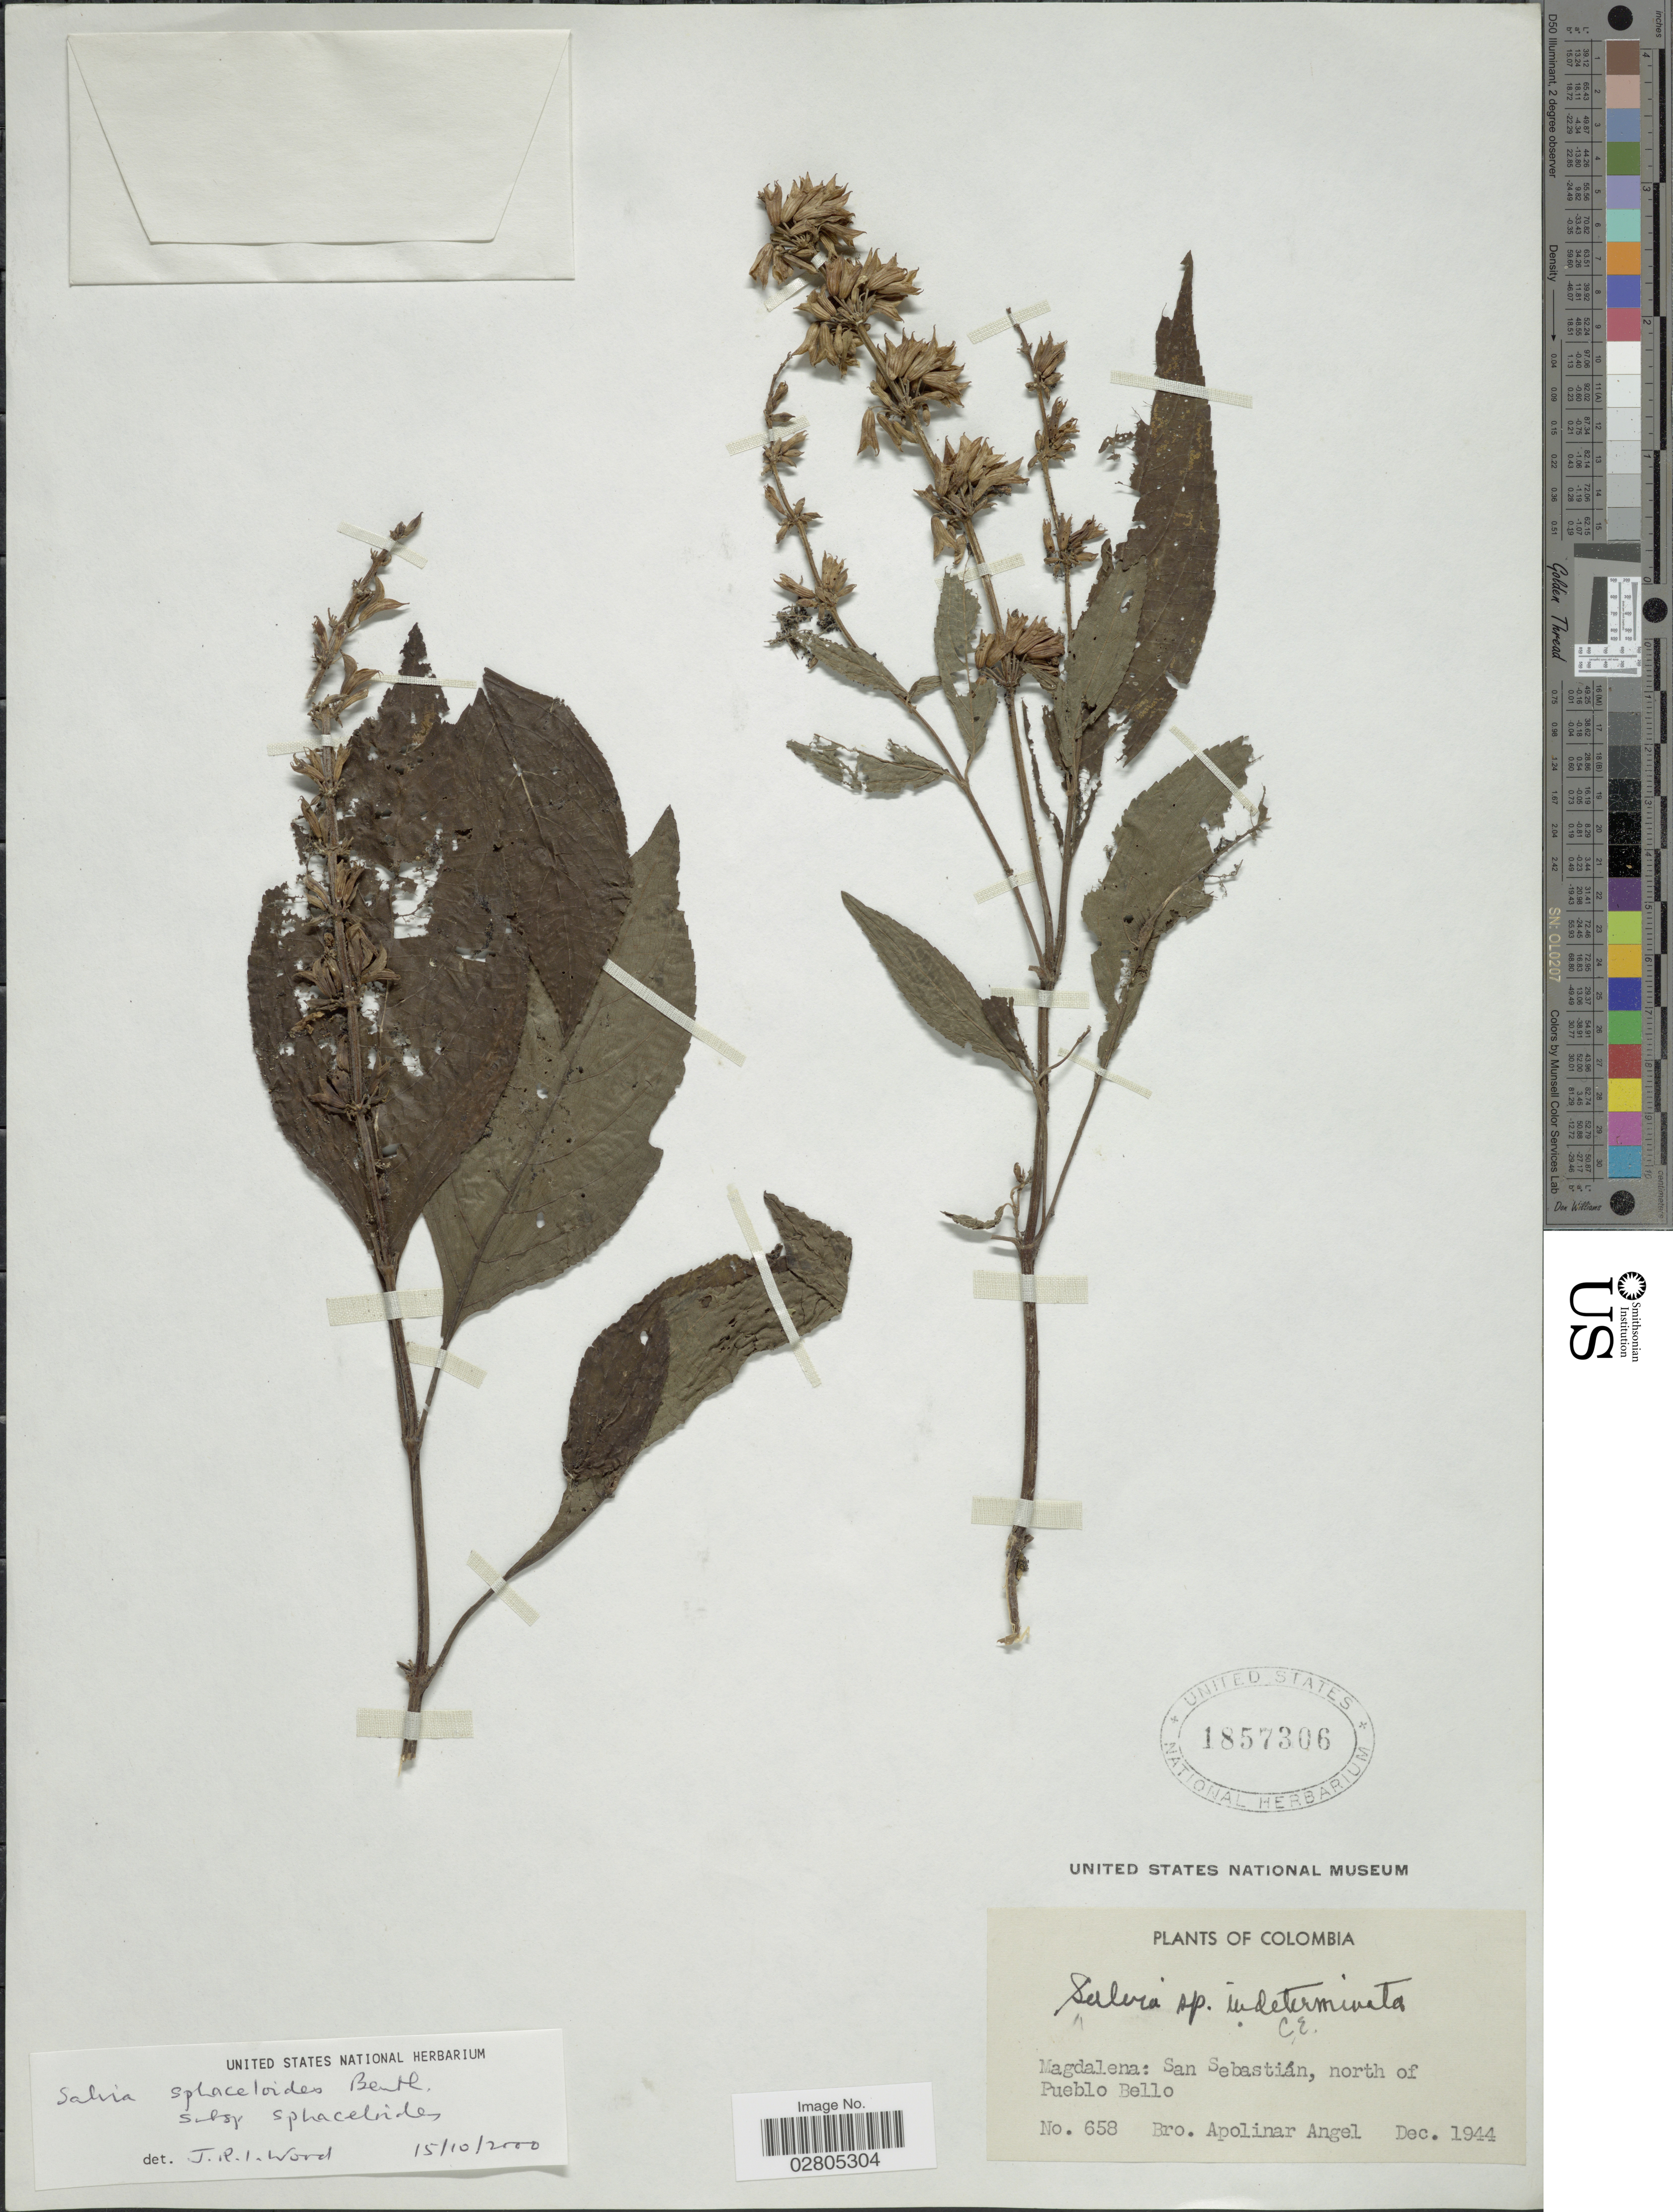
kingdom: Plantae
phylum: Tracheophyta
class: Magnoliopsida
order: Lamiales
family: Lamiaceae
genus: Salvia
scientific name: Salvia sphacelioides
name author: Benth.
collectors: Bro. Apolinar A.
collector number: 658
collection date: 1944-12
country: Colombia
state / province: Magdalena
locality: San Sebastián, north of Pueblo Bello.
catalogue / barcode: US 1857306